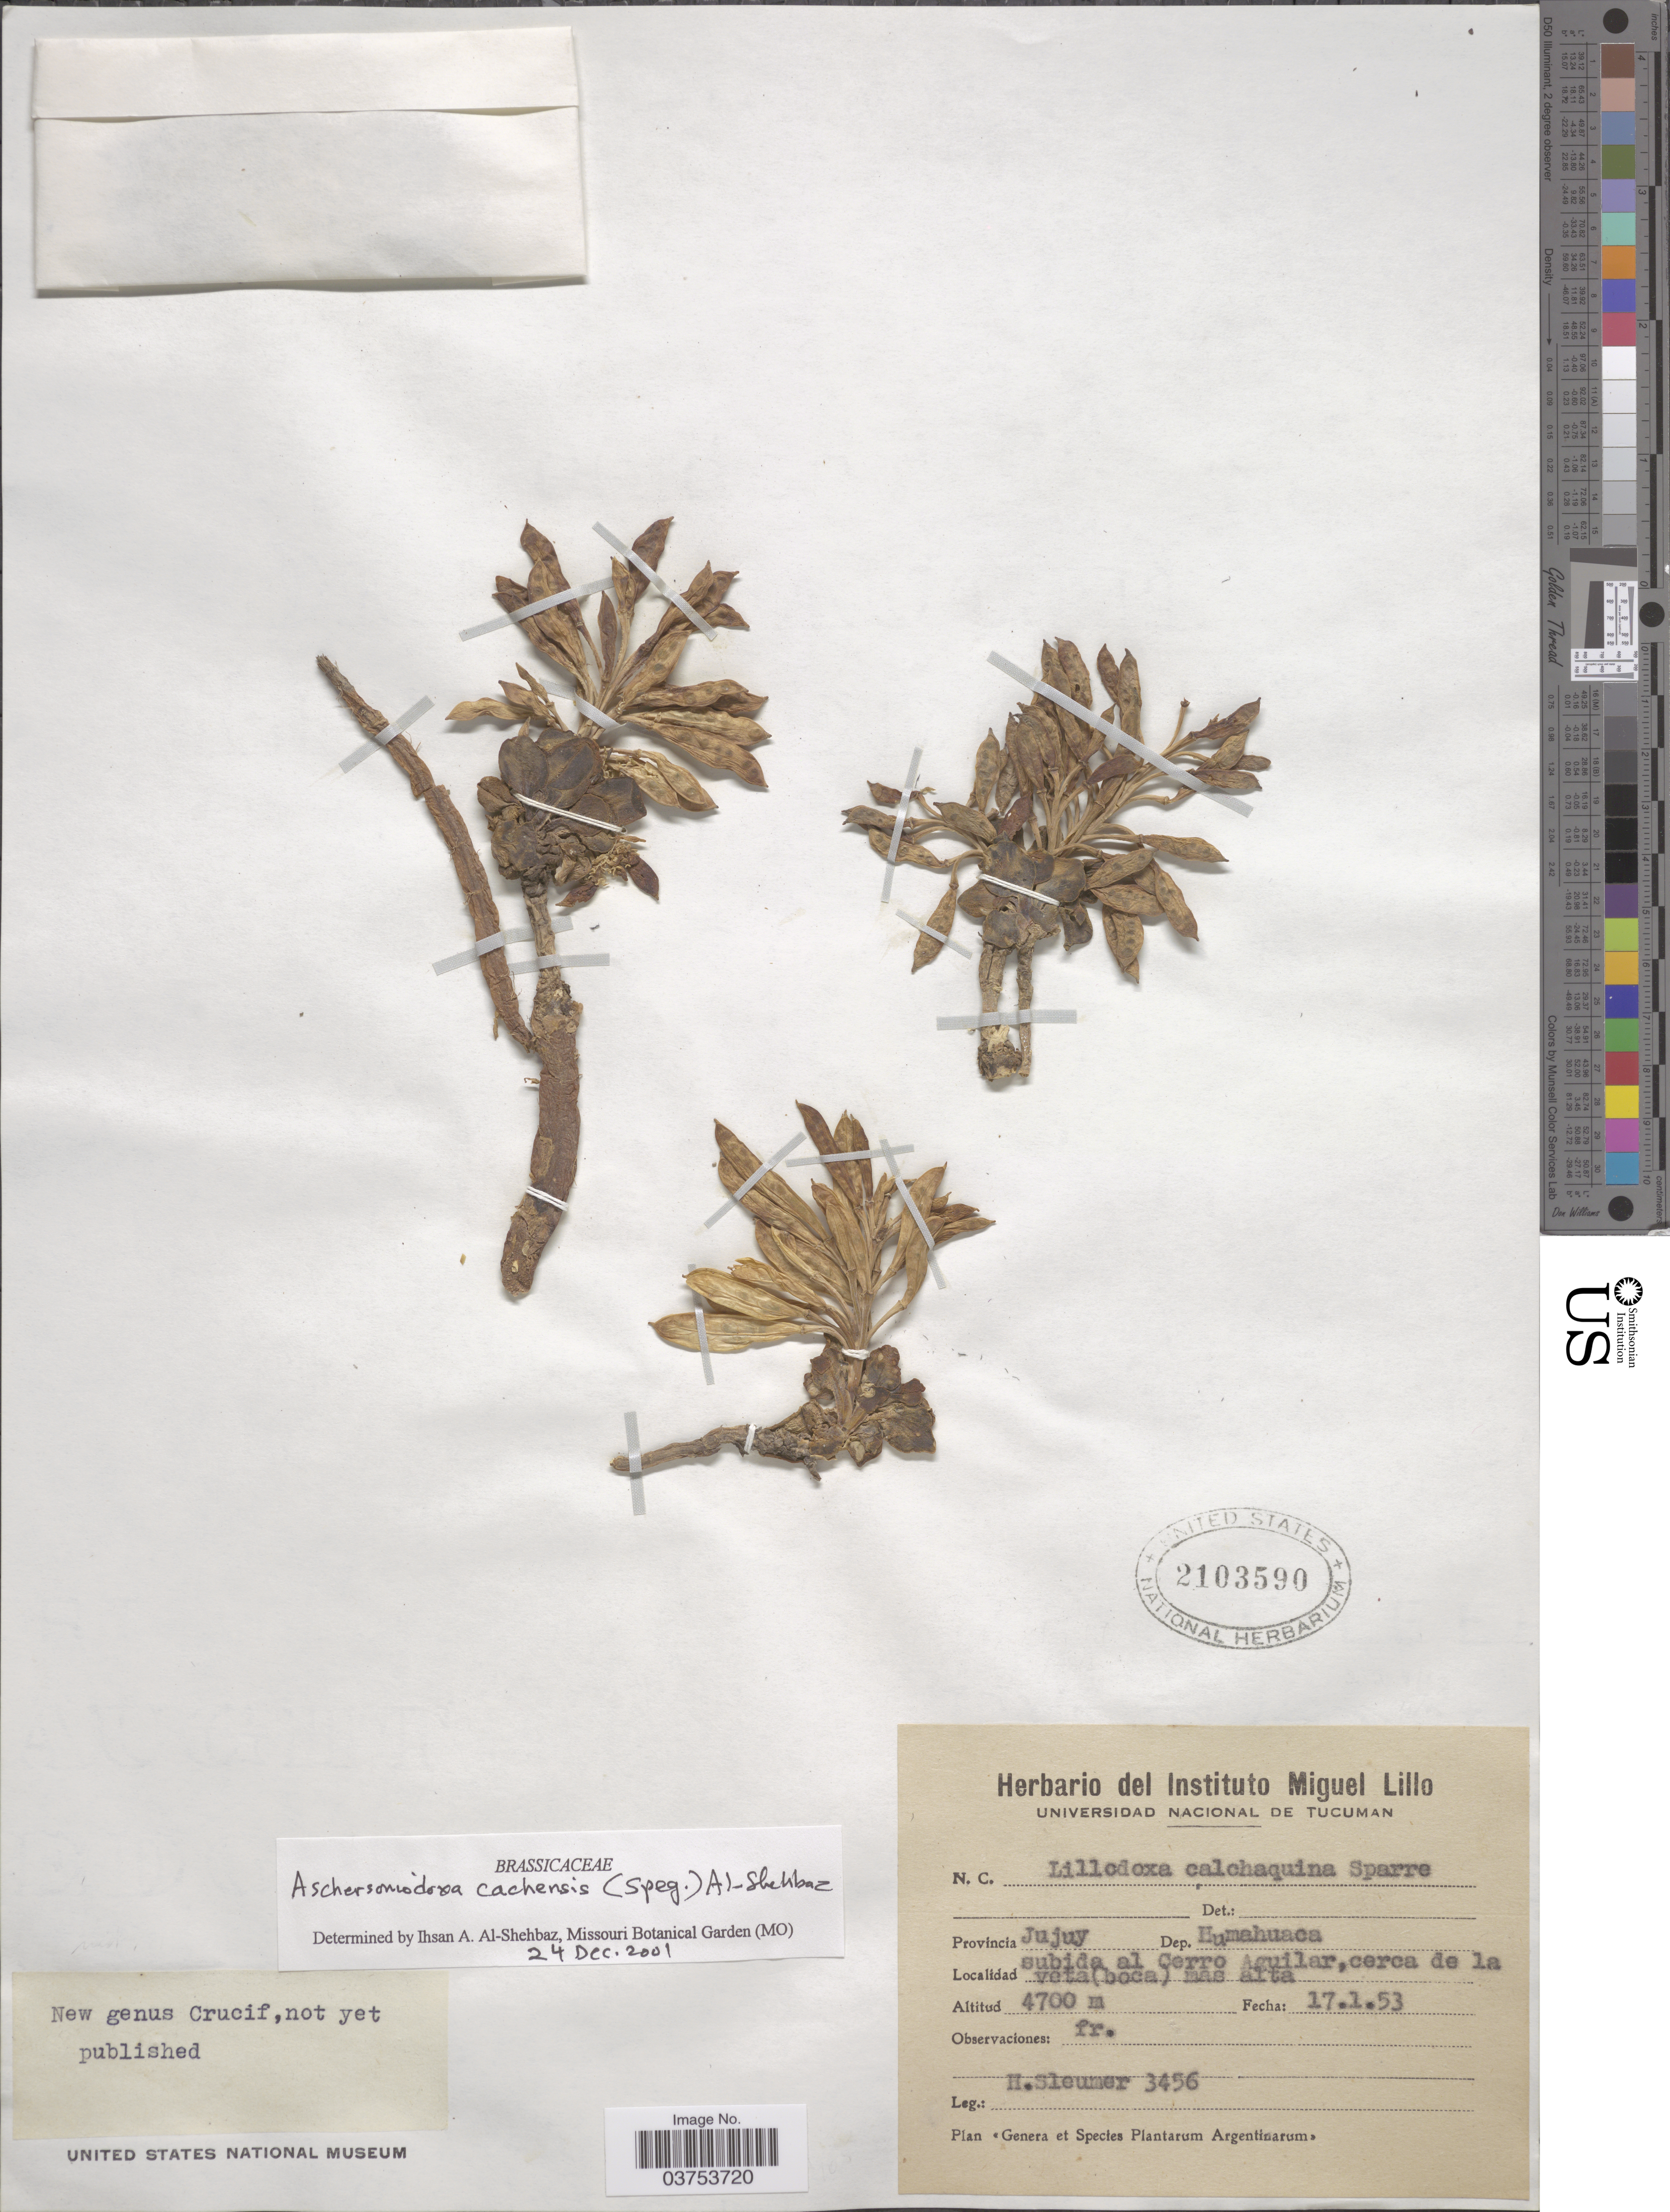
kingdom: Plantae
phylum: Tracheophyta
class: Magnoliopsida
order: Brassicales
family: Brassicaceae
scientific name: Aschersonidoxa cachensis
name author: (Speg.) Al-Shehbaz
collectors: H. O. Sleumer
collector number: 3456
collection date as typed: Transcribed d/m/y: 17/1/53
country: Argentina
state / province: Jujuy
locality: Dep. Humahuaca. Subida al Cerro Aguilar, cerca de la veta (boca) mas alta.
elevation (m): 4700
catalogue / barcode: US 2103590